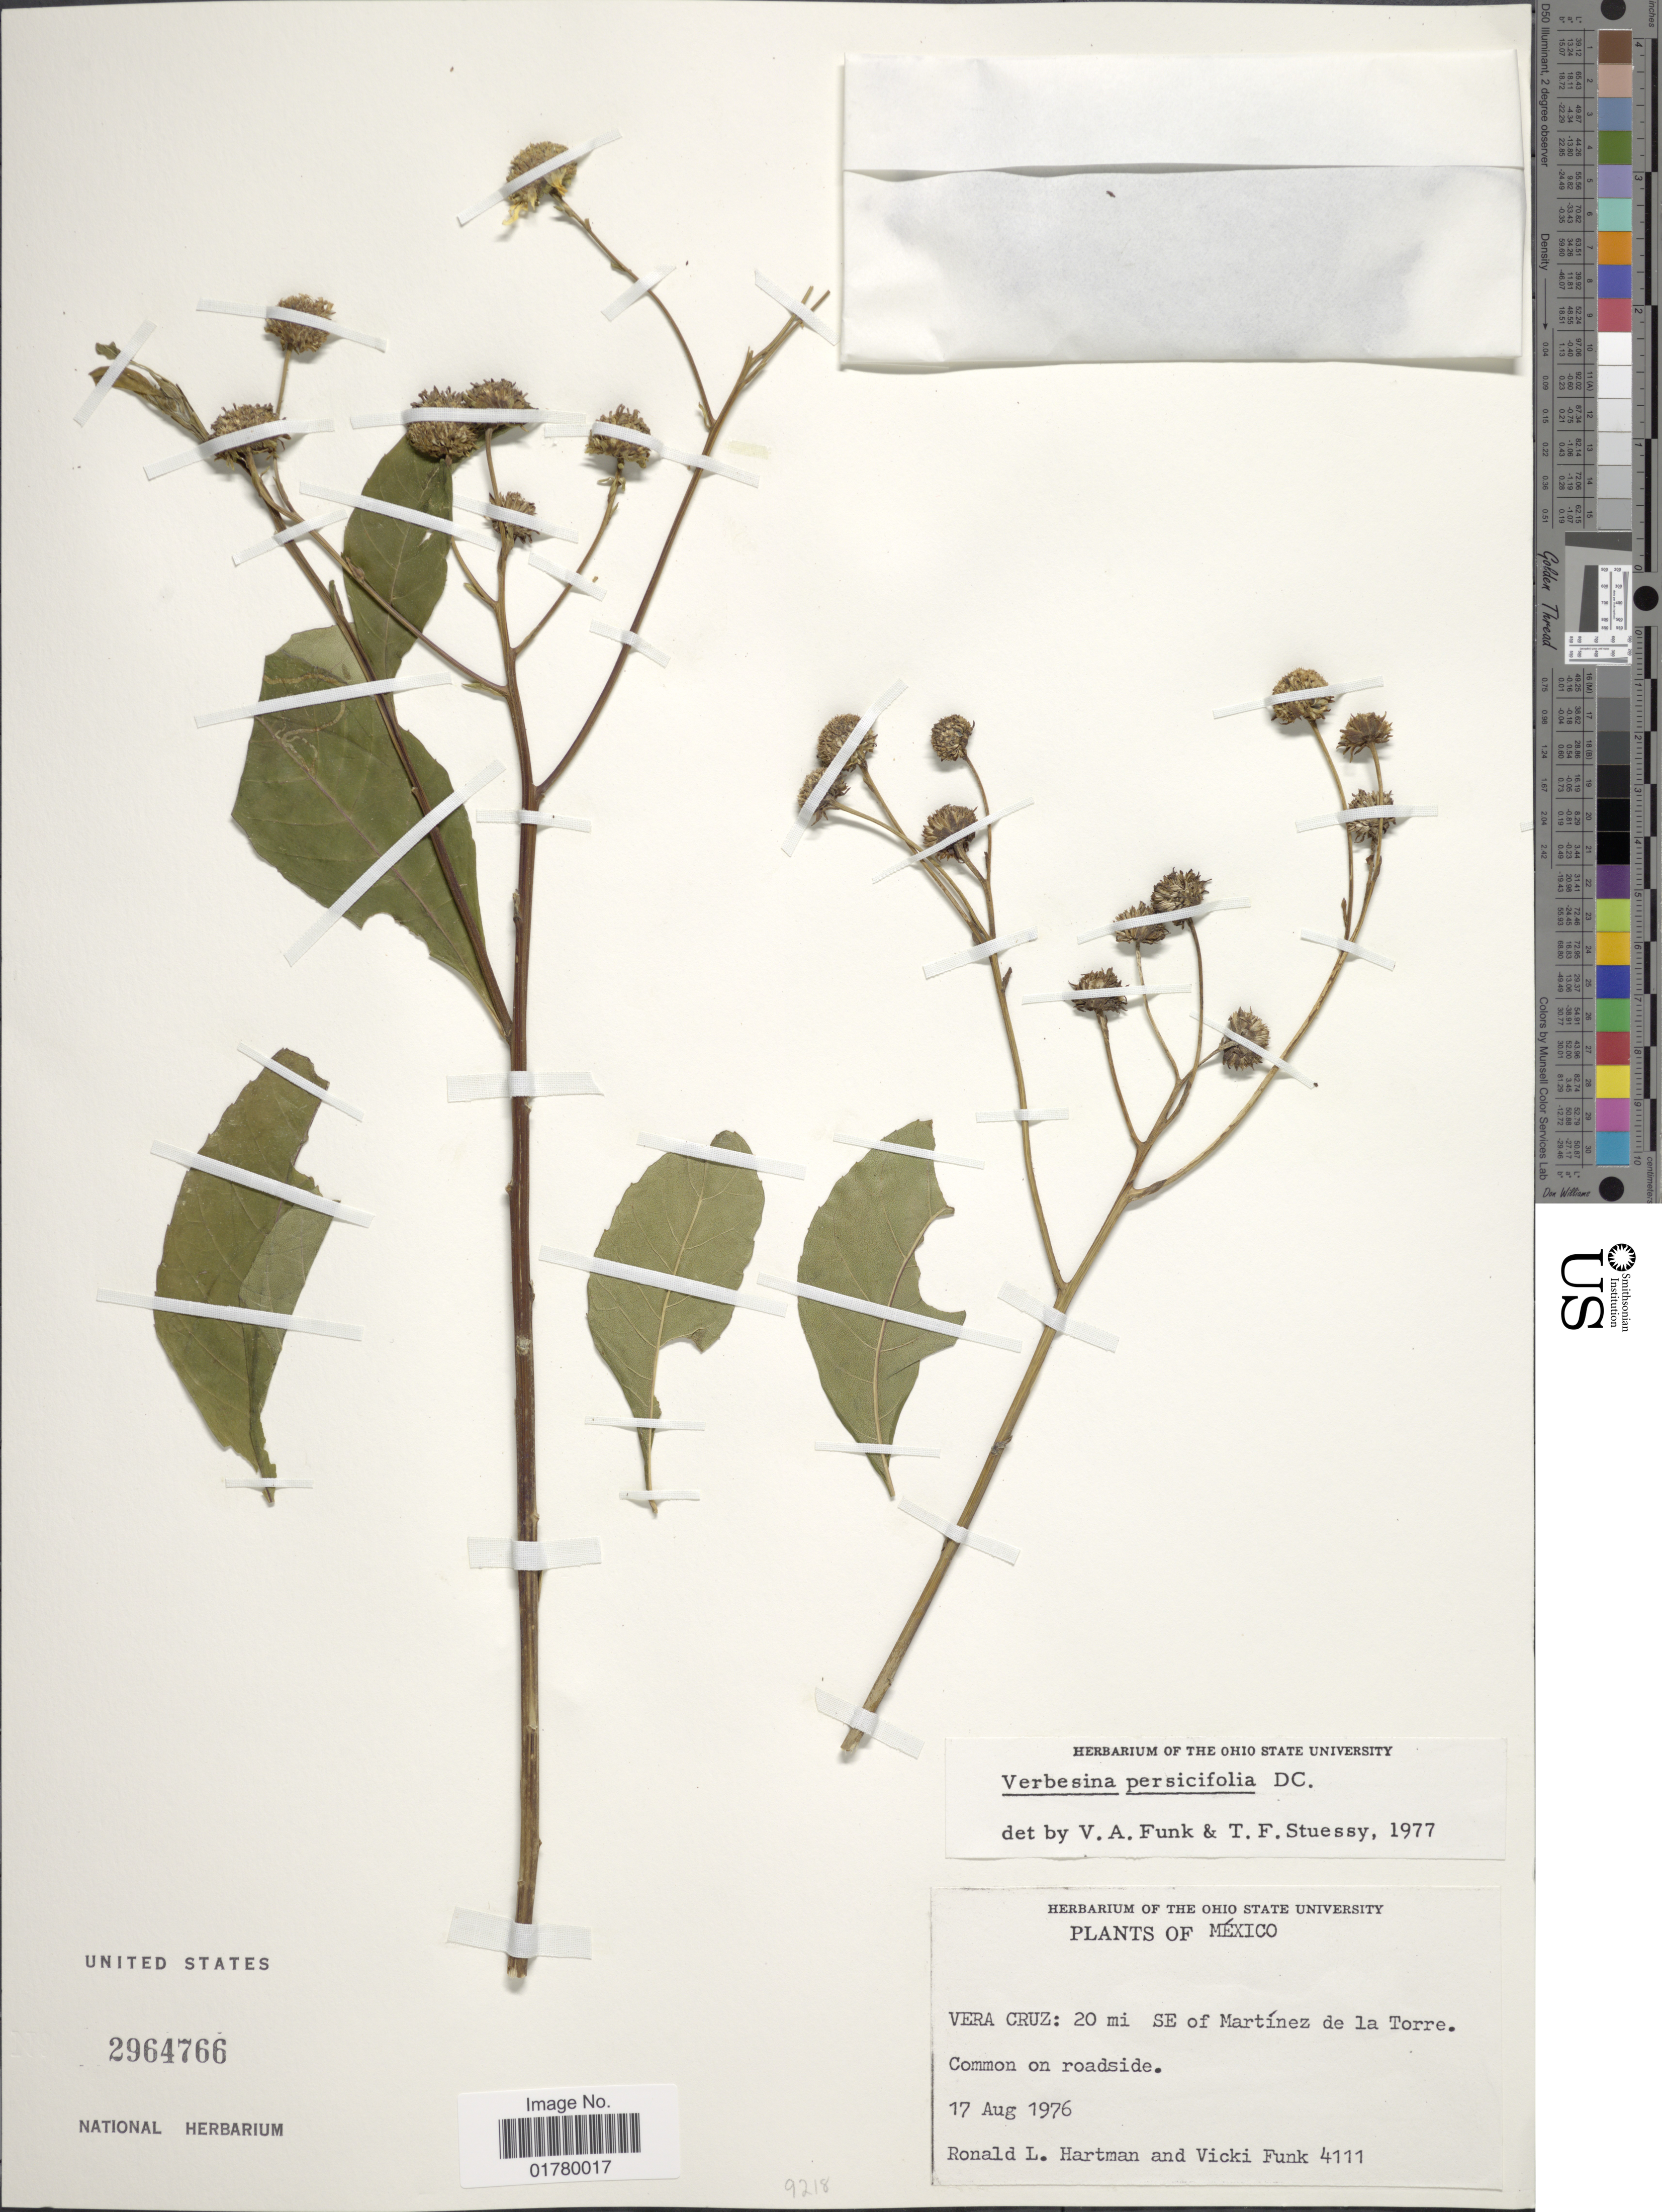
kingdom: Plantae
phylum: Tracheophyta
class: Magnoliopsida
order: Asterales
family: Asteraceae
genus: Verbesina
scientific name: Verbesina persicifolia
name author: DC.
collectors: R. L. Hartman & V. Funk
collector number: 4111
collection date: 1976-08-17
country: Mexico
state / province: Veracruz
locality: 20 mi SE of Martínez de la Torre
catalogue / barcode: US 2964766